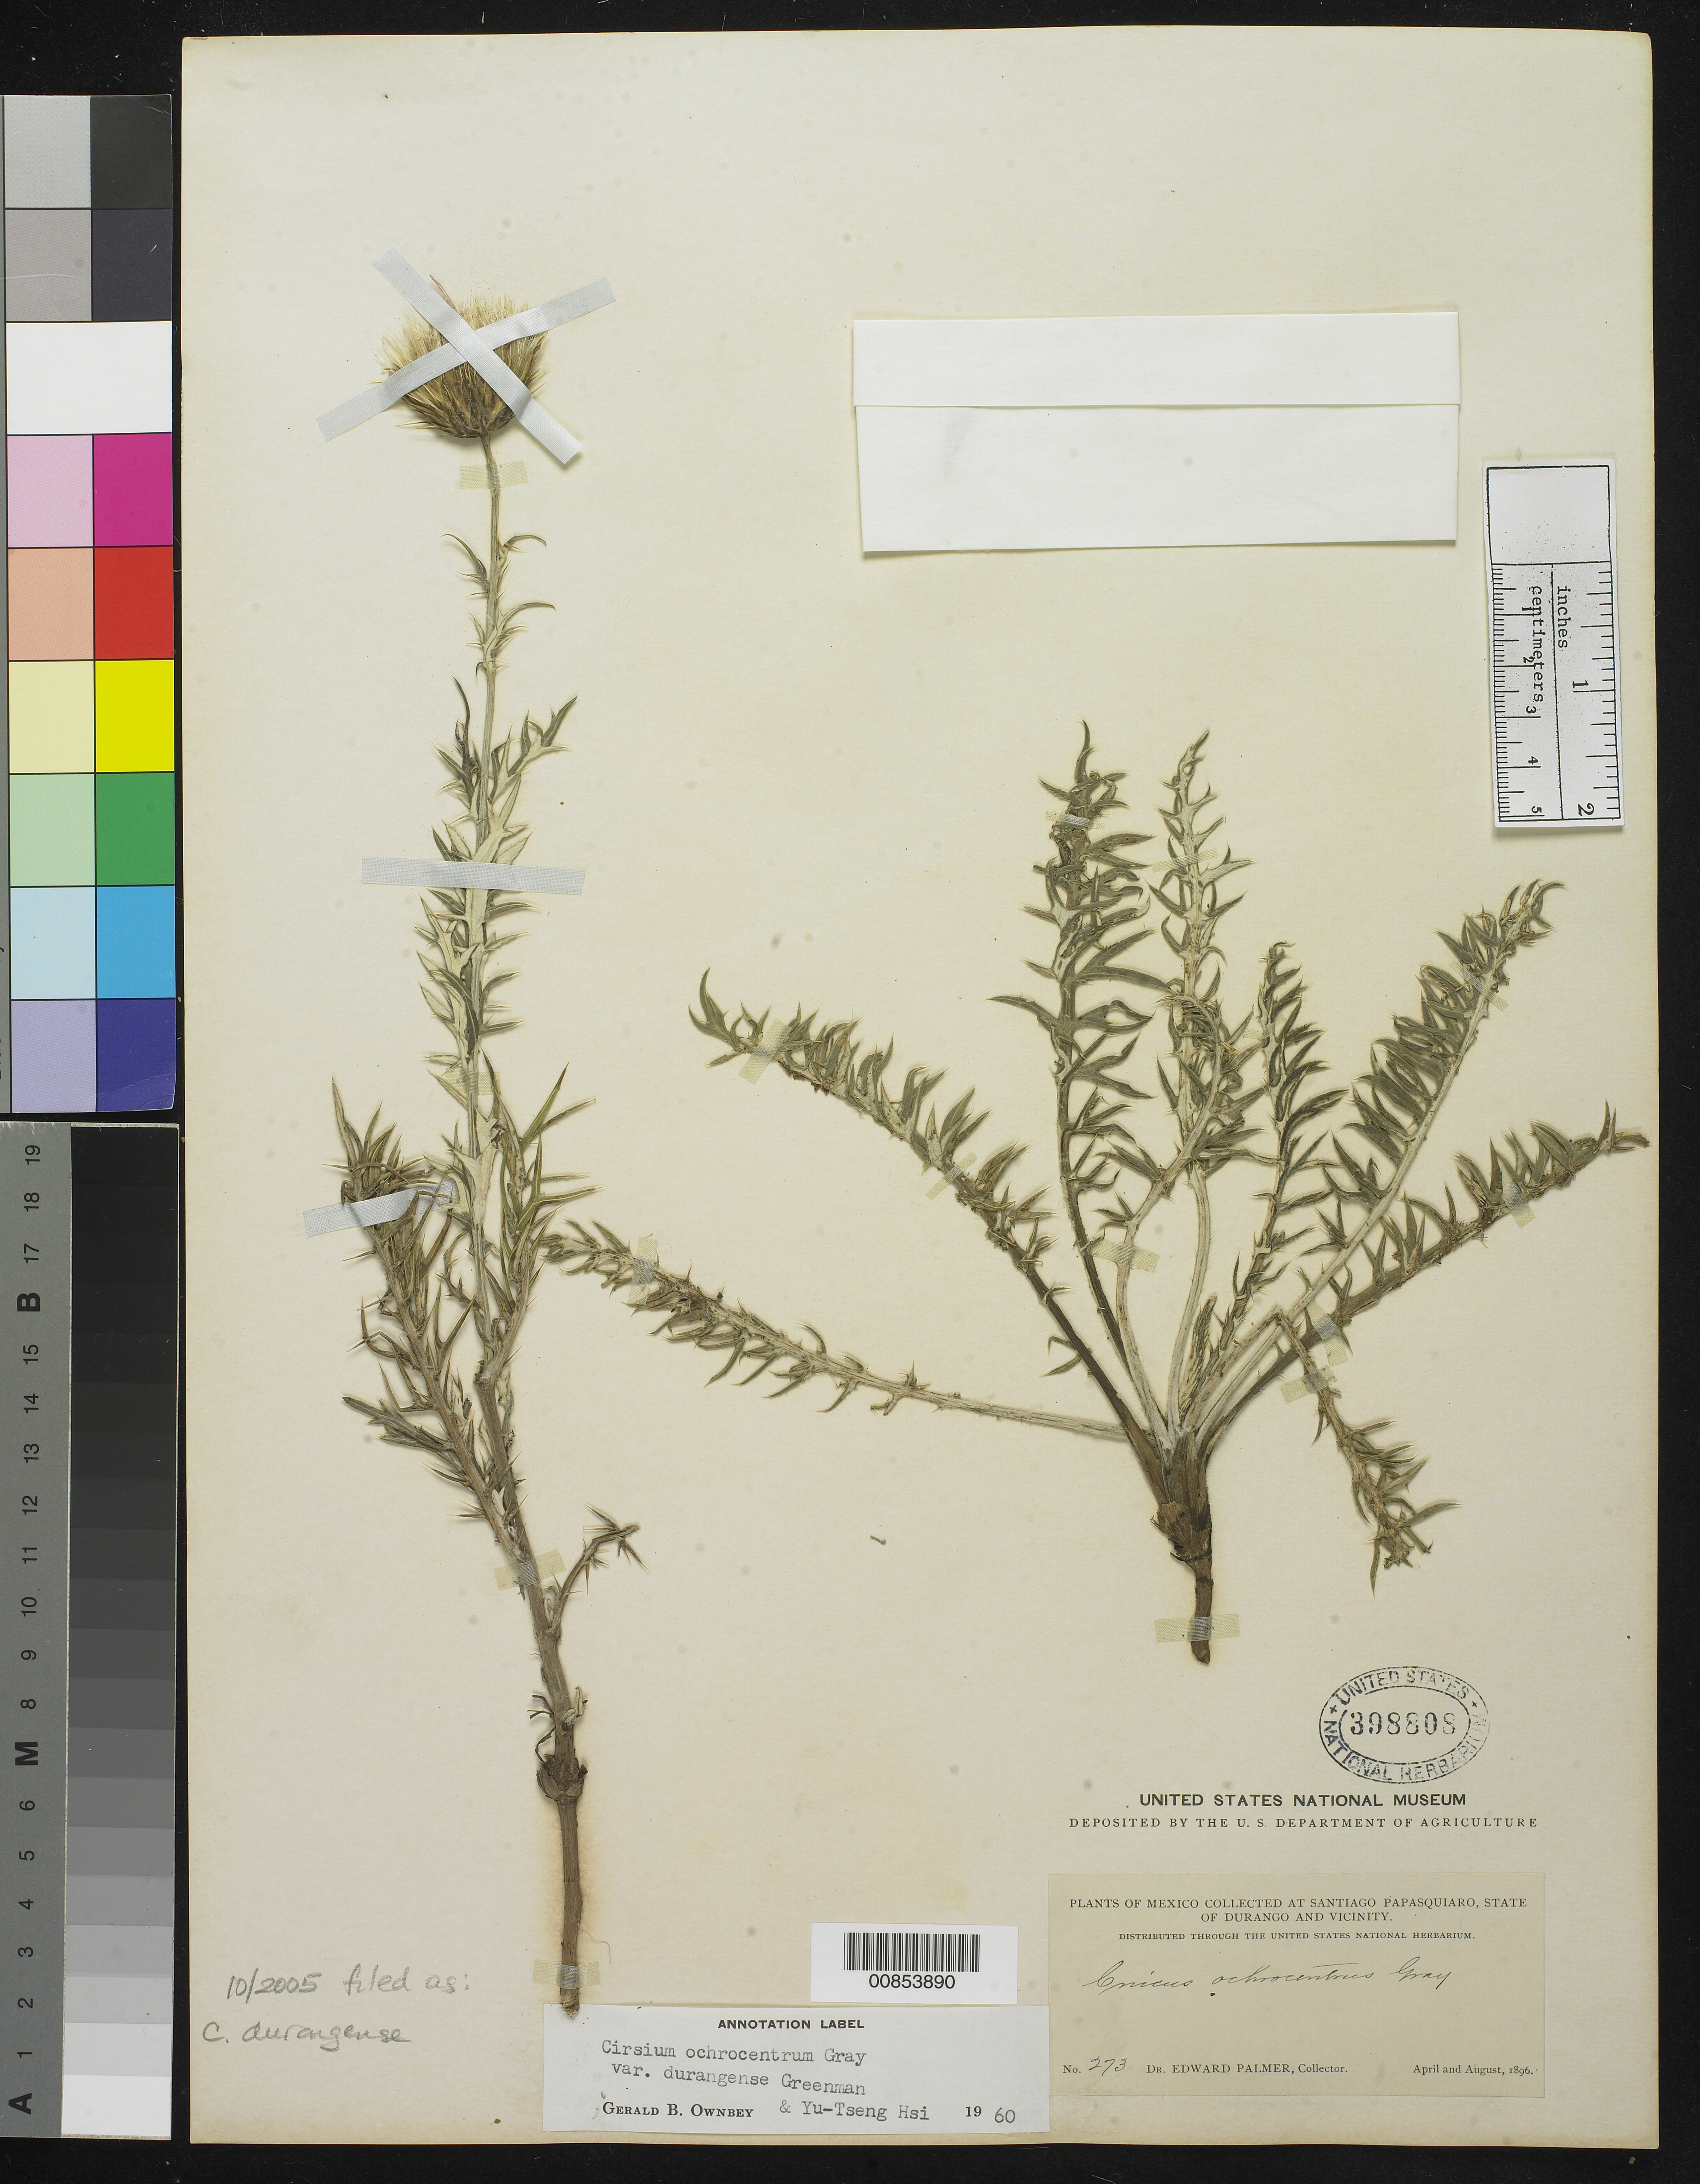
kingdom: Plantae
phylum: Tracheophyta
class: Magnoliopsida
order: Asterales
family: Asteraceae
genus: Cirsium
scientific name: Cirsium durangense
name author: (Greenm.) G.B. Ownbey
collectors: E. Palmer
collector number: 273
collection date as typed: Apr 1896 to -- Aug 1896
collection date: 1896-04/1896-08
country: Mexico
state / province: Durango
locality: Santiago Papasquiaro, Durango and vicinity.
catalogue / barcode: US 398808